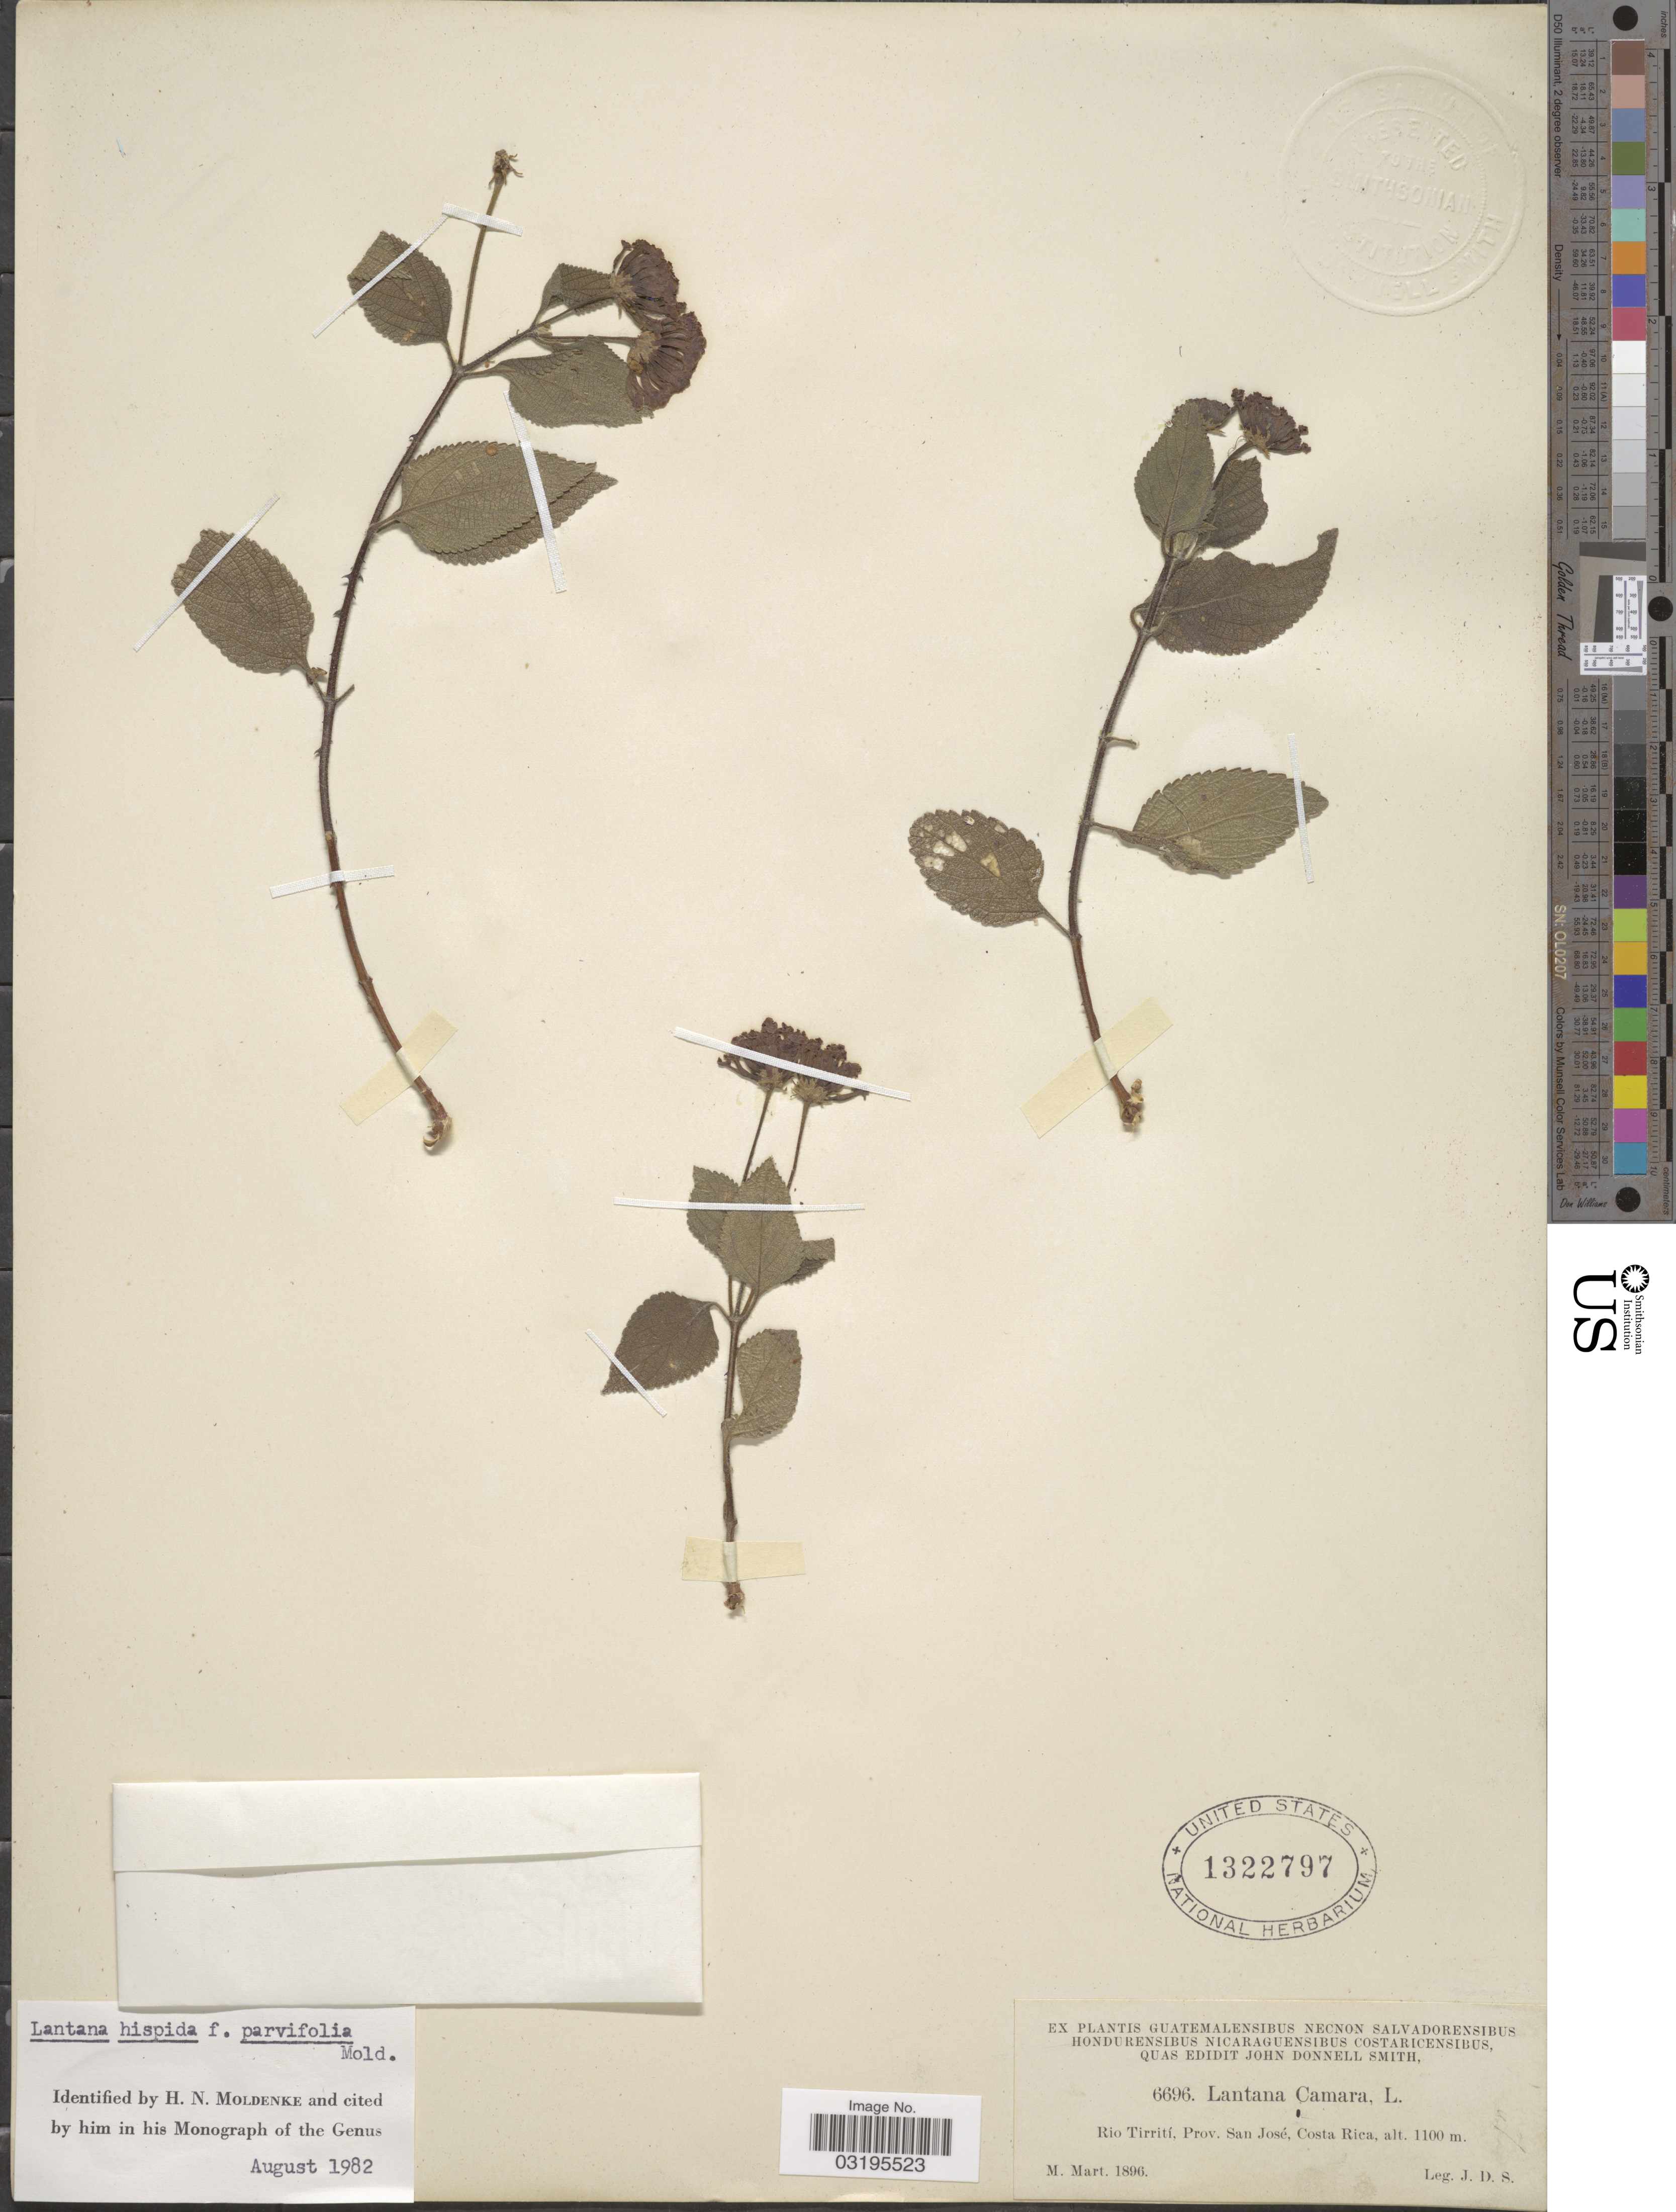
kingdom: Plantae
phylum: Tracheophyta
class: Magnoliopsida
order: Lamiales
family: Verbenaceae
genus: Lantana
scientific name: Lantana hispida f. parvifolia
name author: Kunth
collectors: J. Donnell Smith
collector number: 6696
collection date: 1896-03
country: Costa Rica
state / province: San José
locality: Rio Tirrití.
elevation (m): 1100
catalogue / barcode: US 1322797